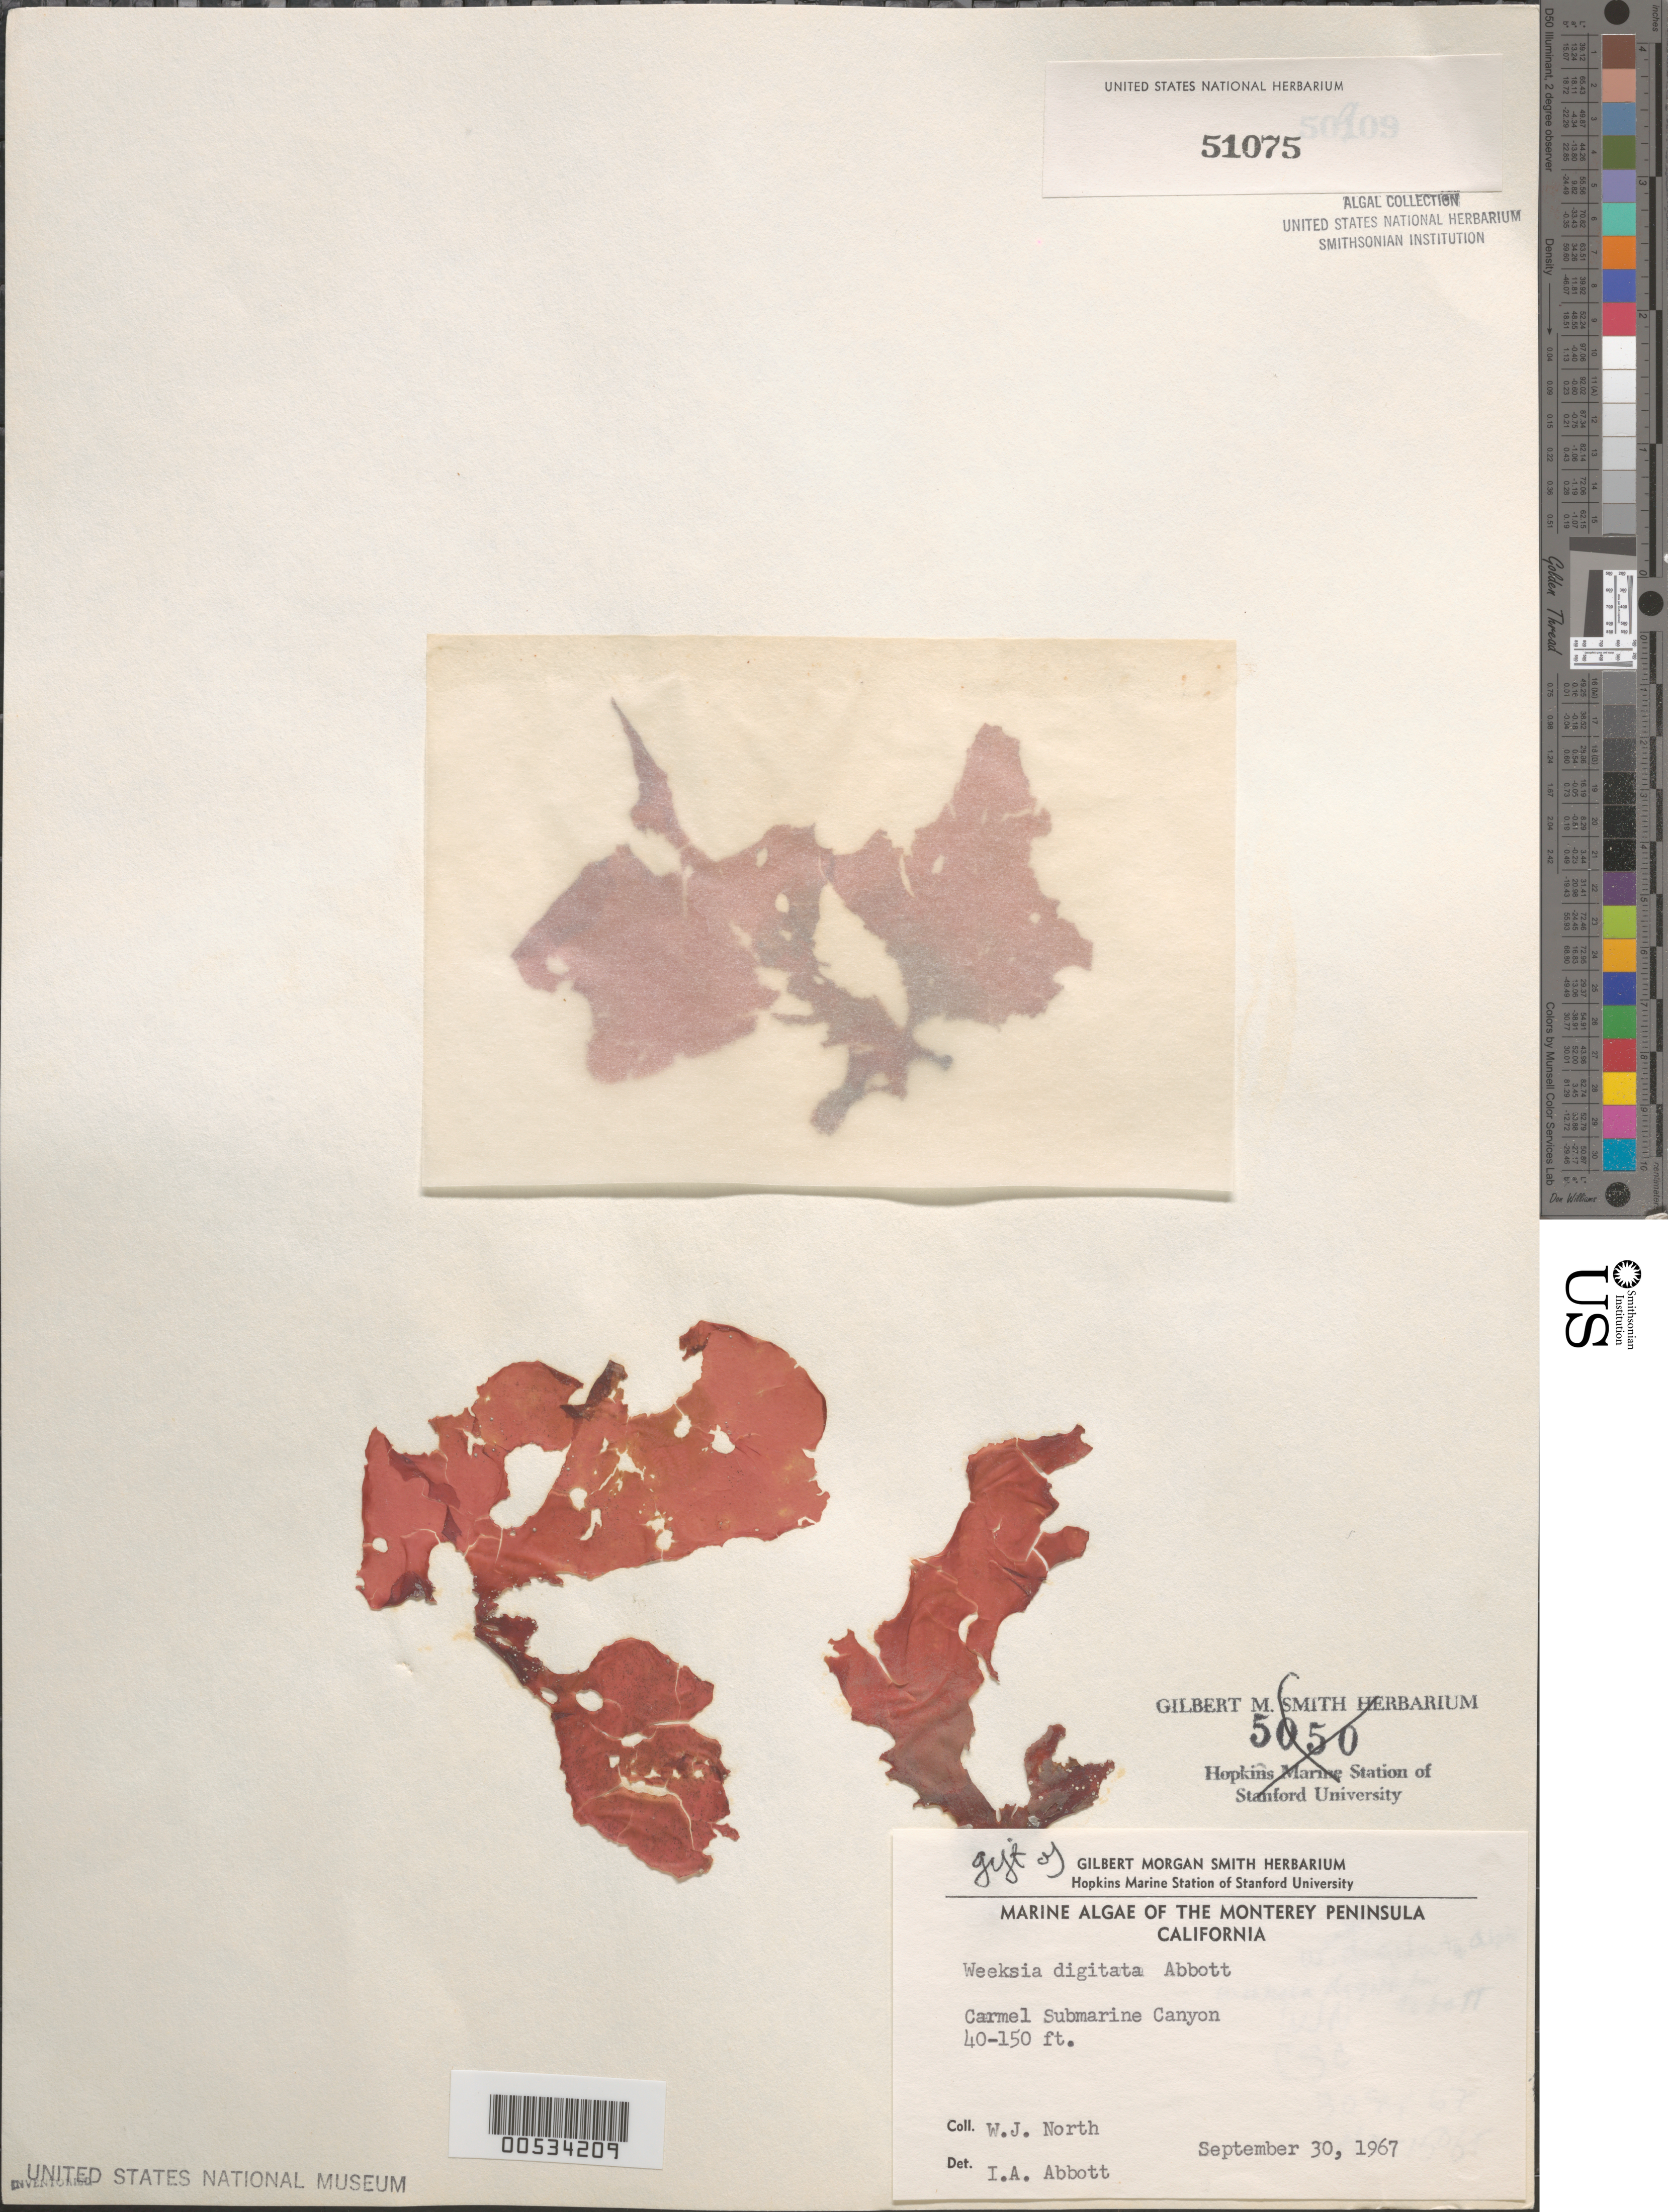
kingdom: Plantae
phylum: Rhodophyta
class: Florideophyceae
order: Gigartinales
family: Dumontiaceae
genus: Weeksia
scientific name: Weeksia digitata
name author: I.A. Abbott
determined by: Abbott, Isabella A.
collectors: W. North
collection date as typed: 30 Sep 1967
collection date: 1967-09-30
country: United States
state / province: California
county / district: Monterey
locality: Carmel Submarine Canyon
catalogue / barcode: US 51075